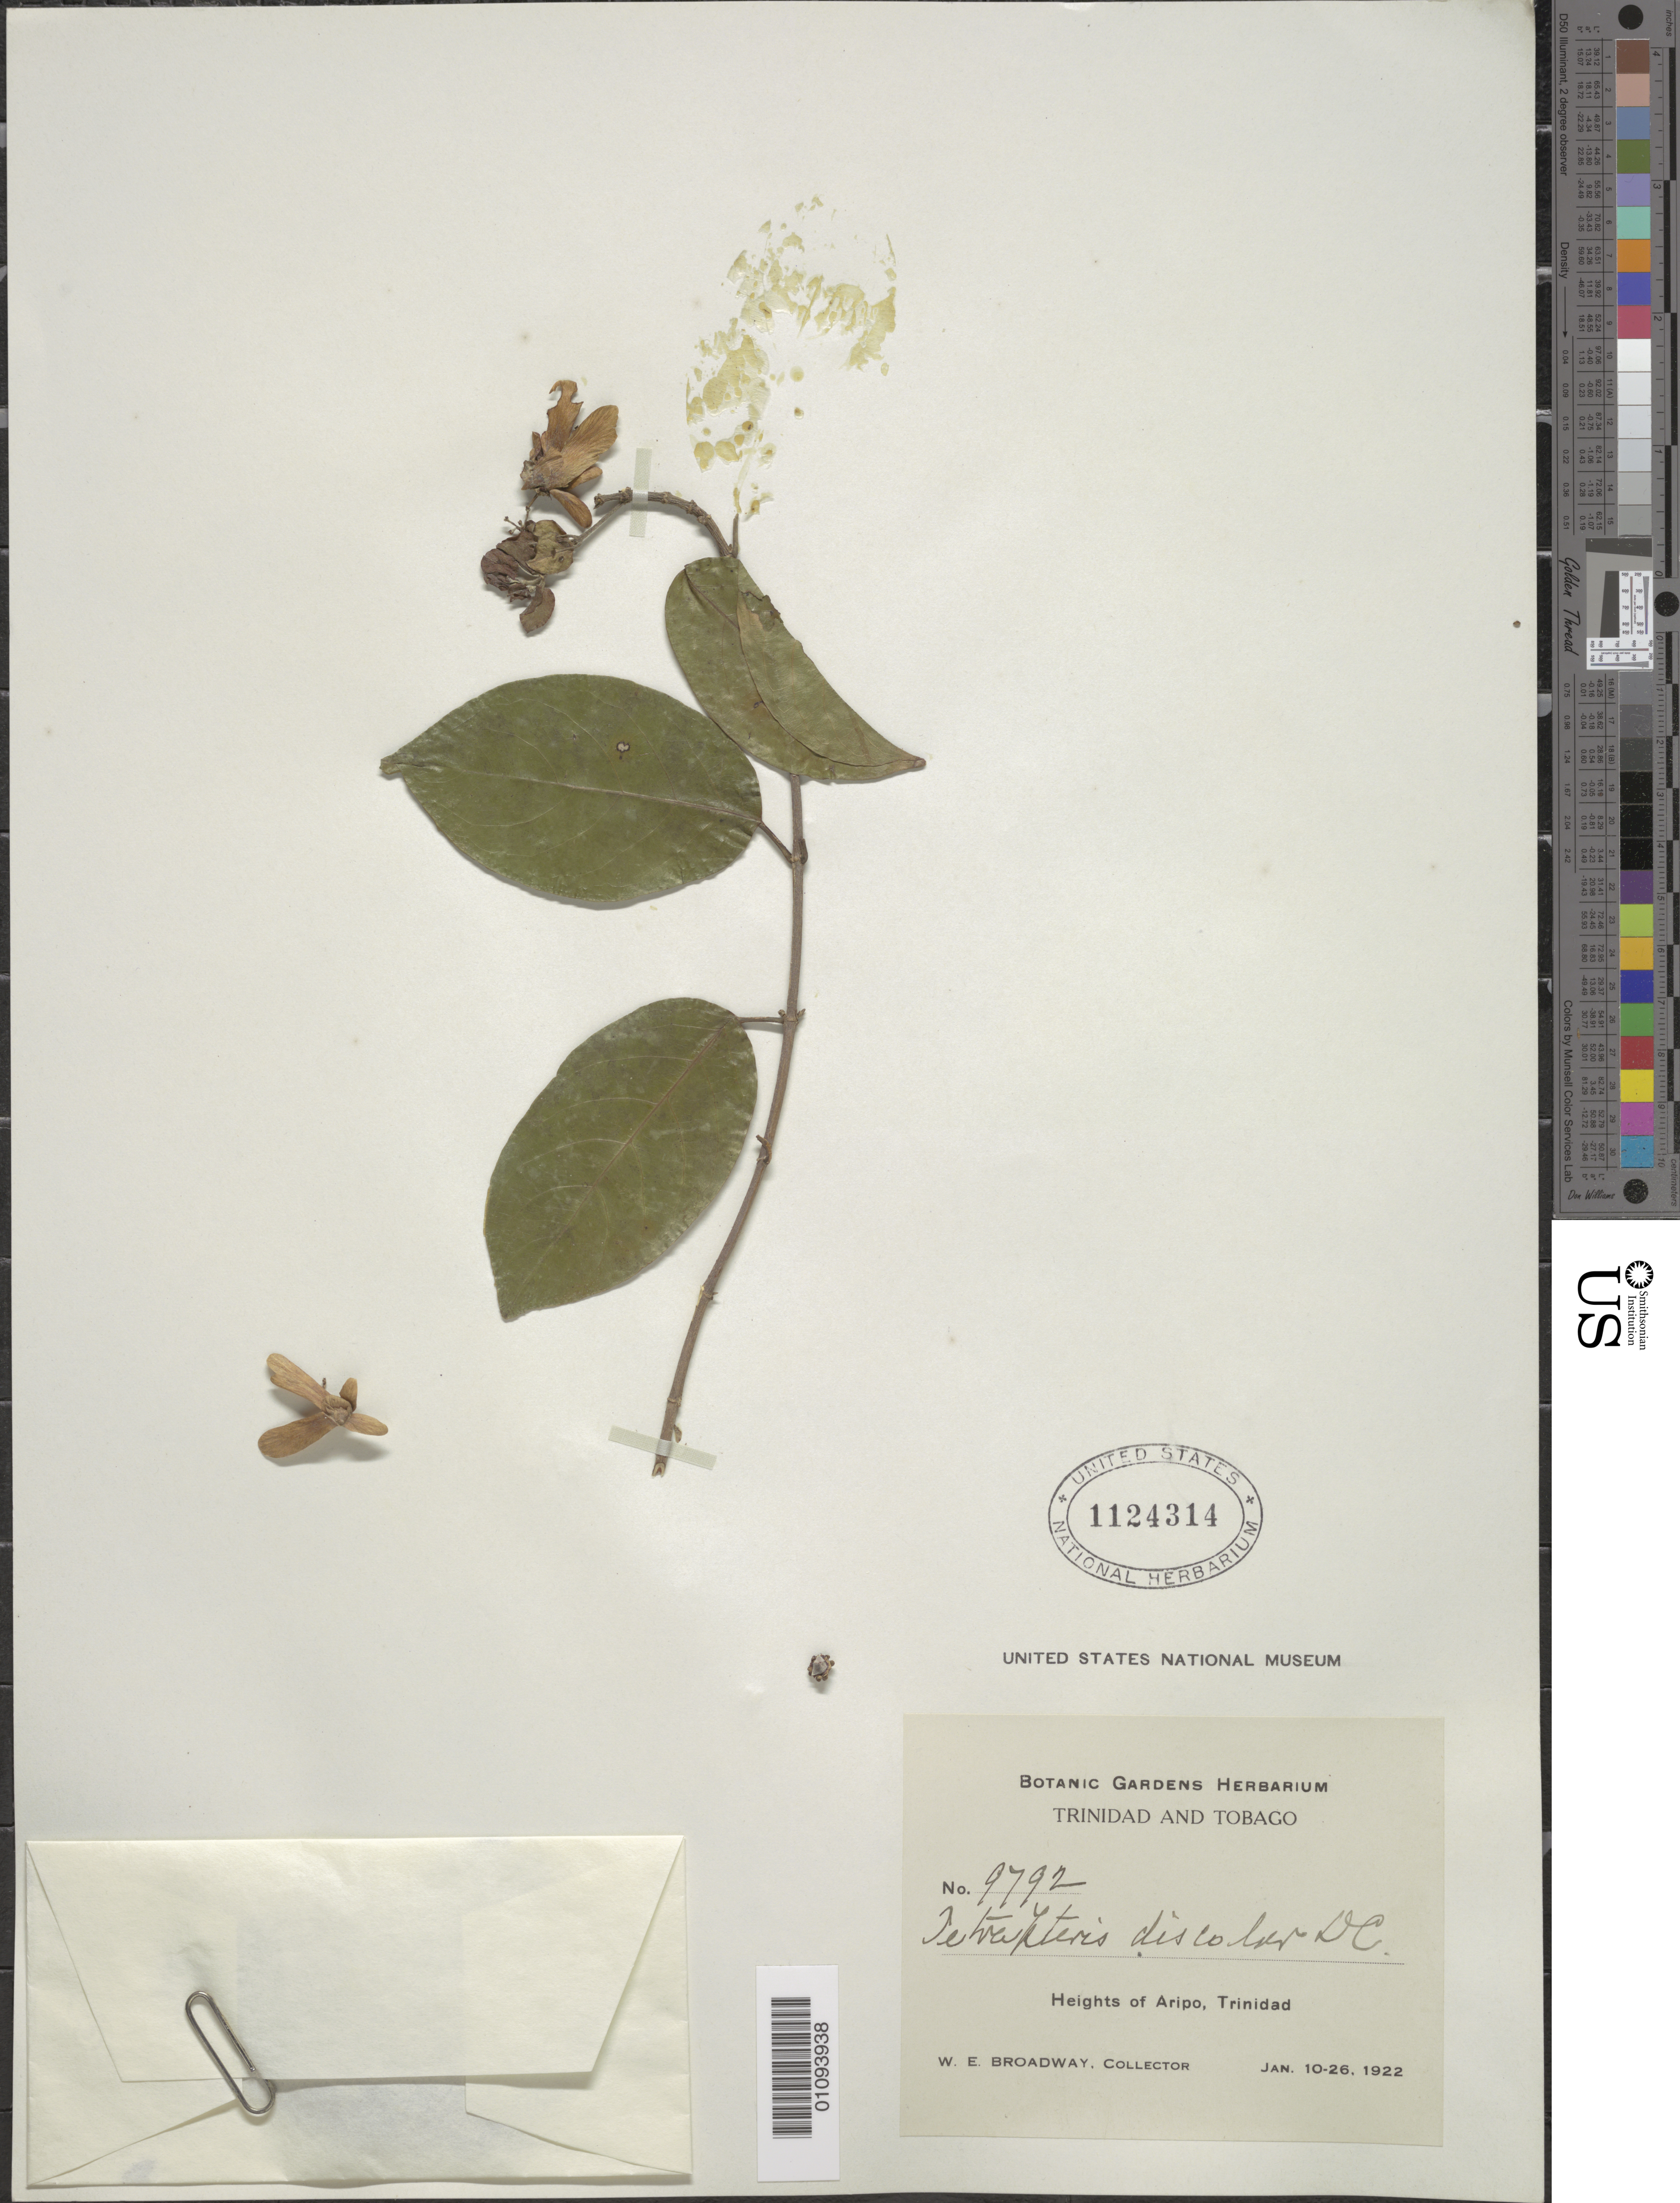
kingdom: Plantae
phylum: Tracheophyta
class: Magnoliopsida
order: Malpighiales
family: Malpighiaceae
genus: Tetrapterys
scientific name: Tetrapterys discolor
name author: (G. Mey.) DC.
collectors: W. E. Broadway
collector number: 9792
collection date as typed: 10 Jan 1922 to 26 Jan 1922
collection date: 1922-01-10/1922-01-26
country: Trinidad and Tobago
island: Trinidad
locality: Heights of Aripo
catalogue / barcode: US 1124314